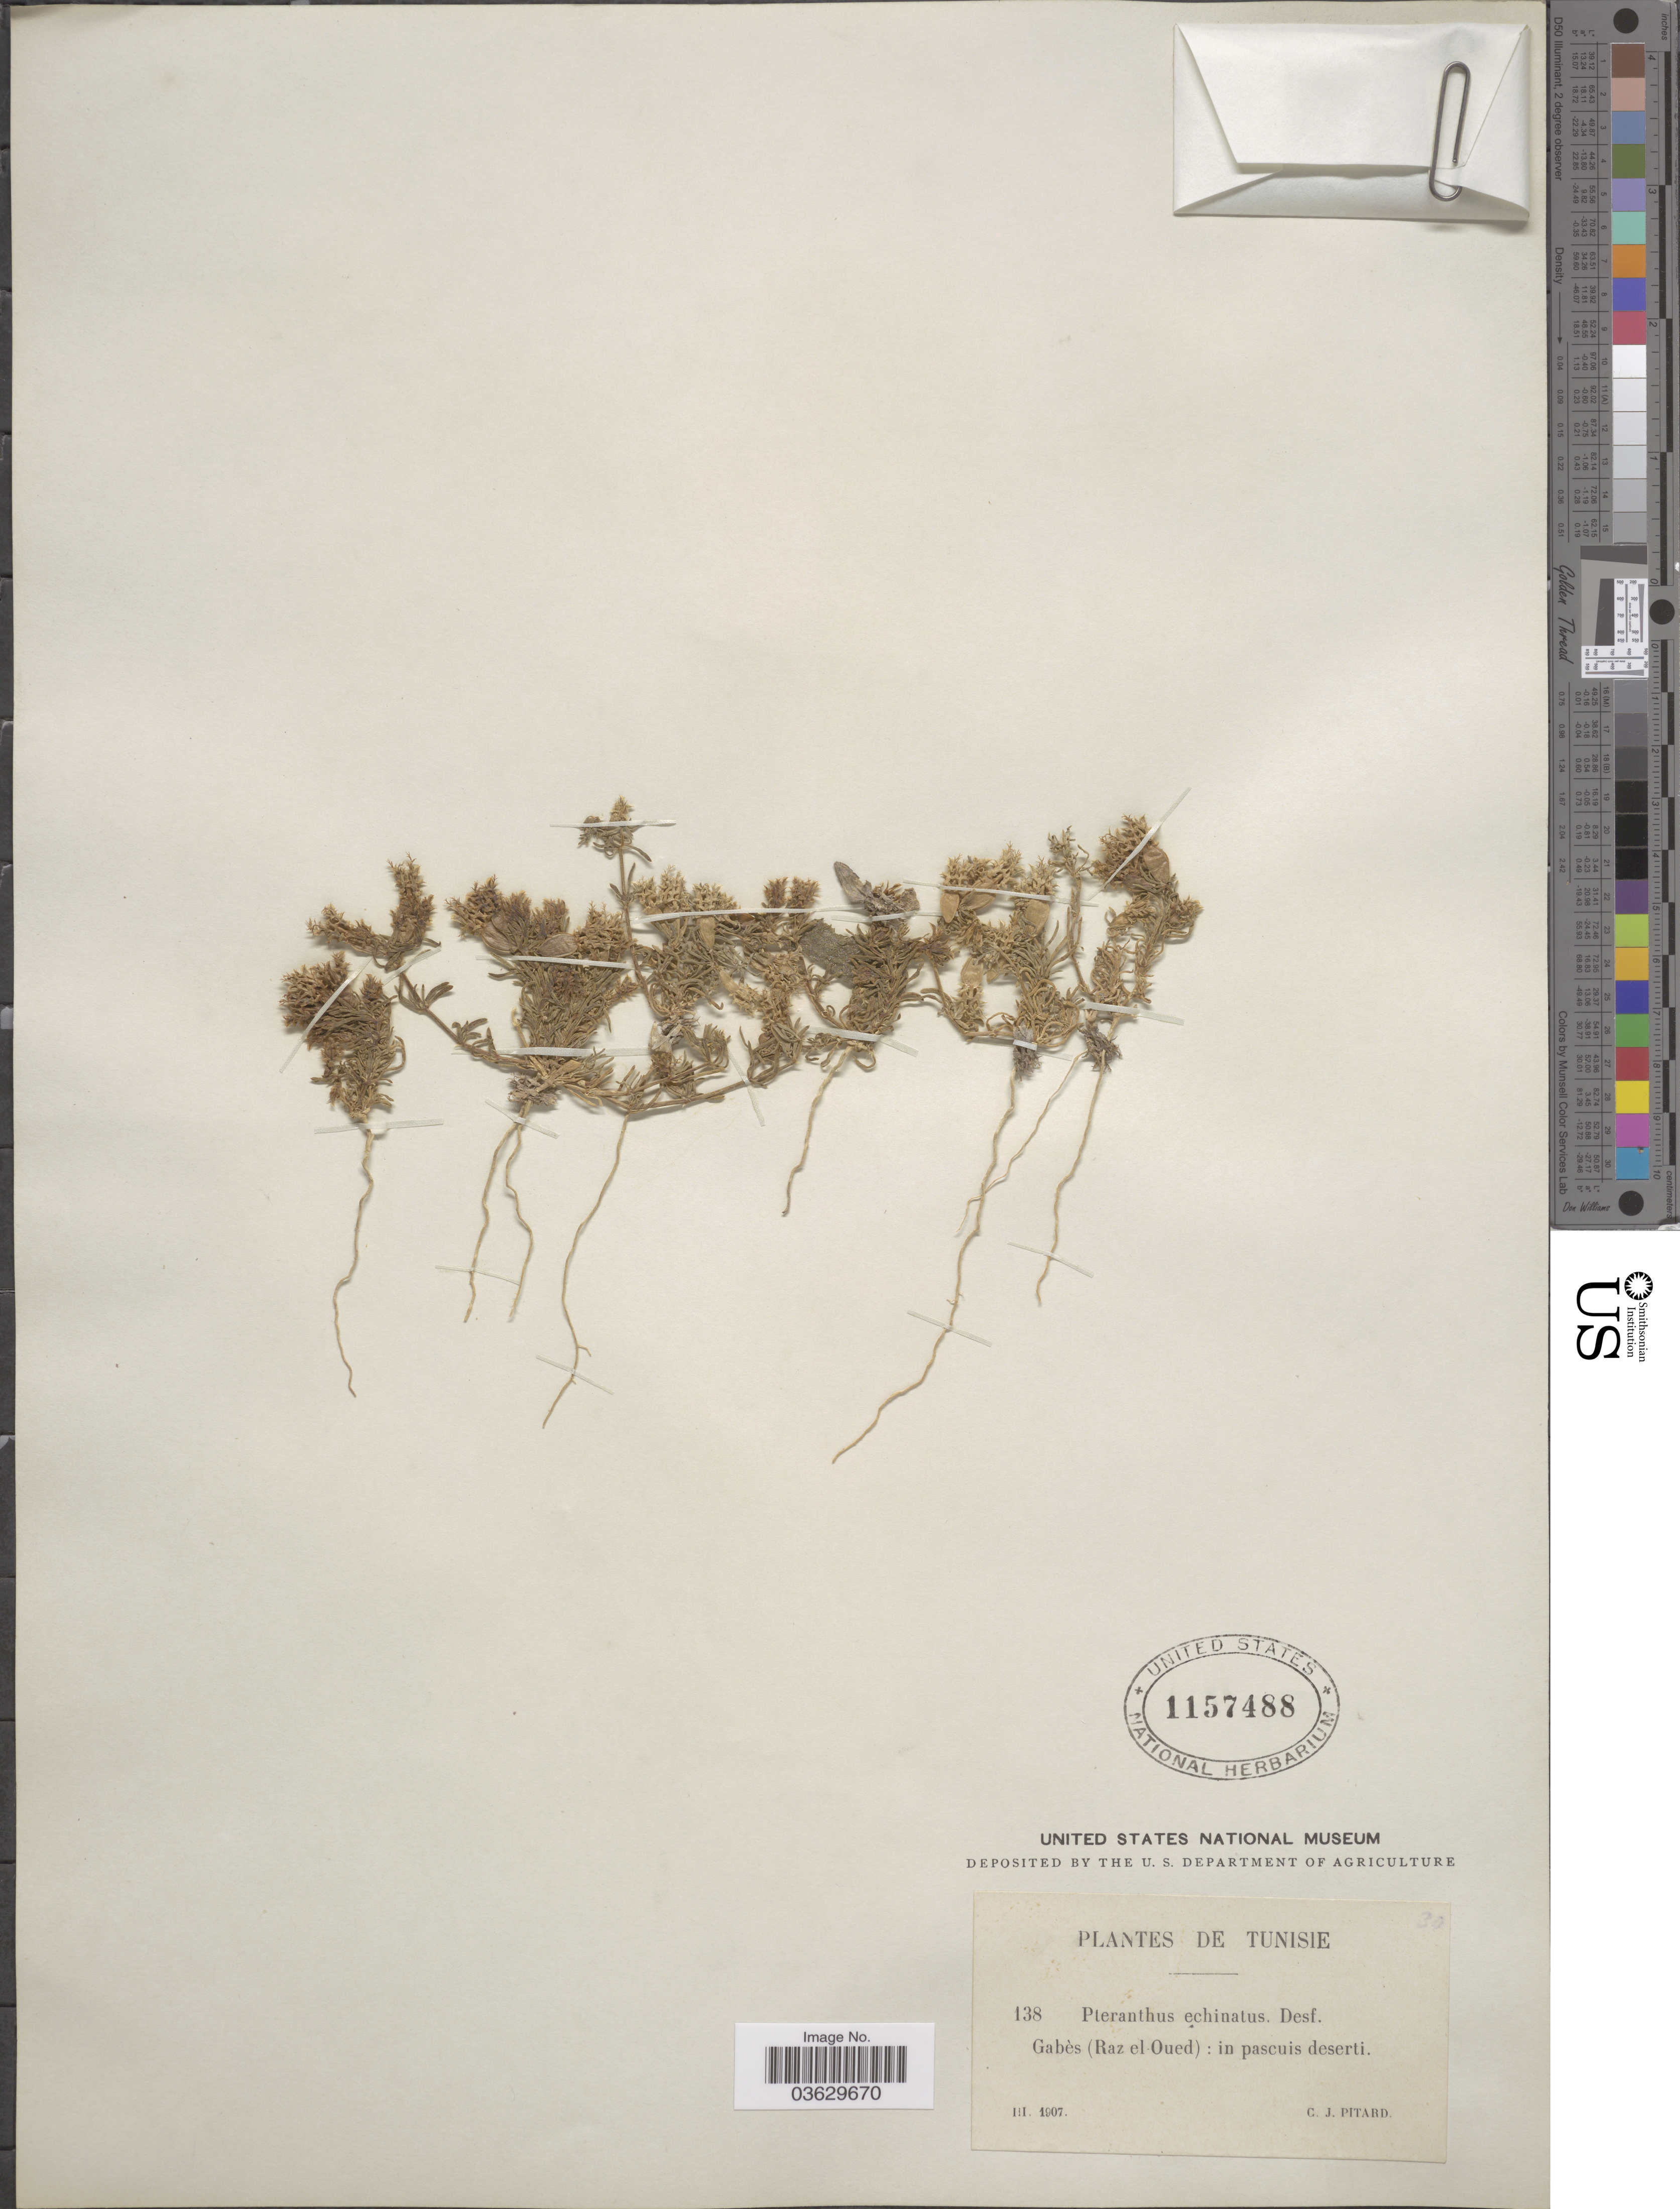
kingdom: Plantae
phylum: Tracheophyta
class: Magnoliopsida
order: Caryophyllales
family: Caryophyllaceae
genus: Pteranthus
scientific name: Pteranthus echinatus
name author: Desf.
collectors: C. Pitard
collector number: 138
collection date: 1907-03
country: Tunisia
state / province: Gabès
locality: (Raz el Oued) : in pascuis deserti.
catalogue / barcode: US 1157488